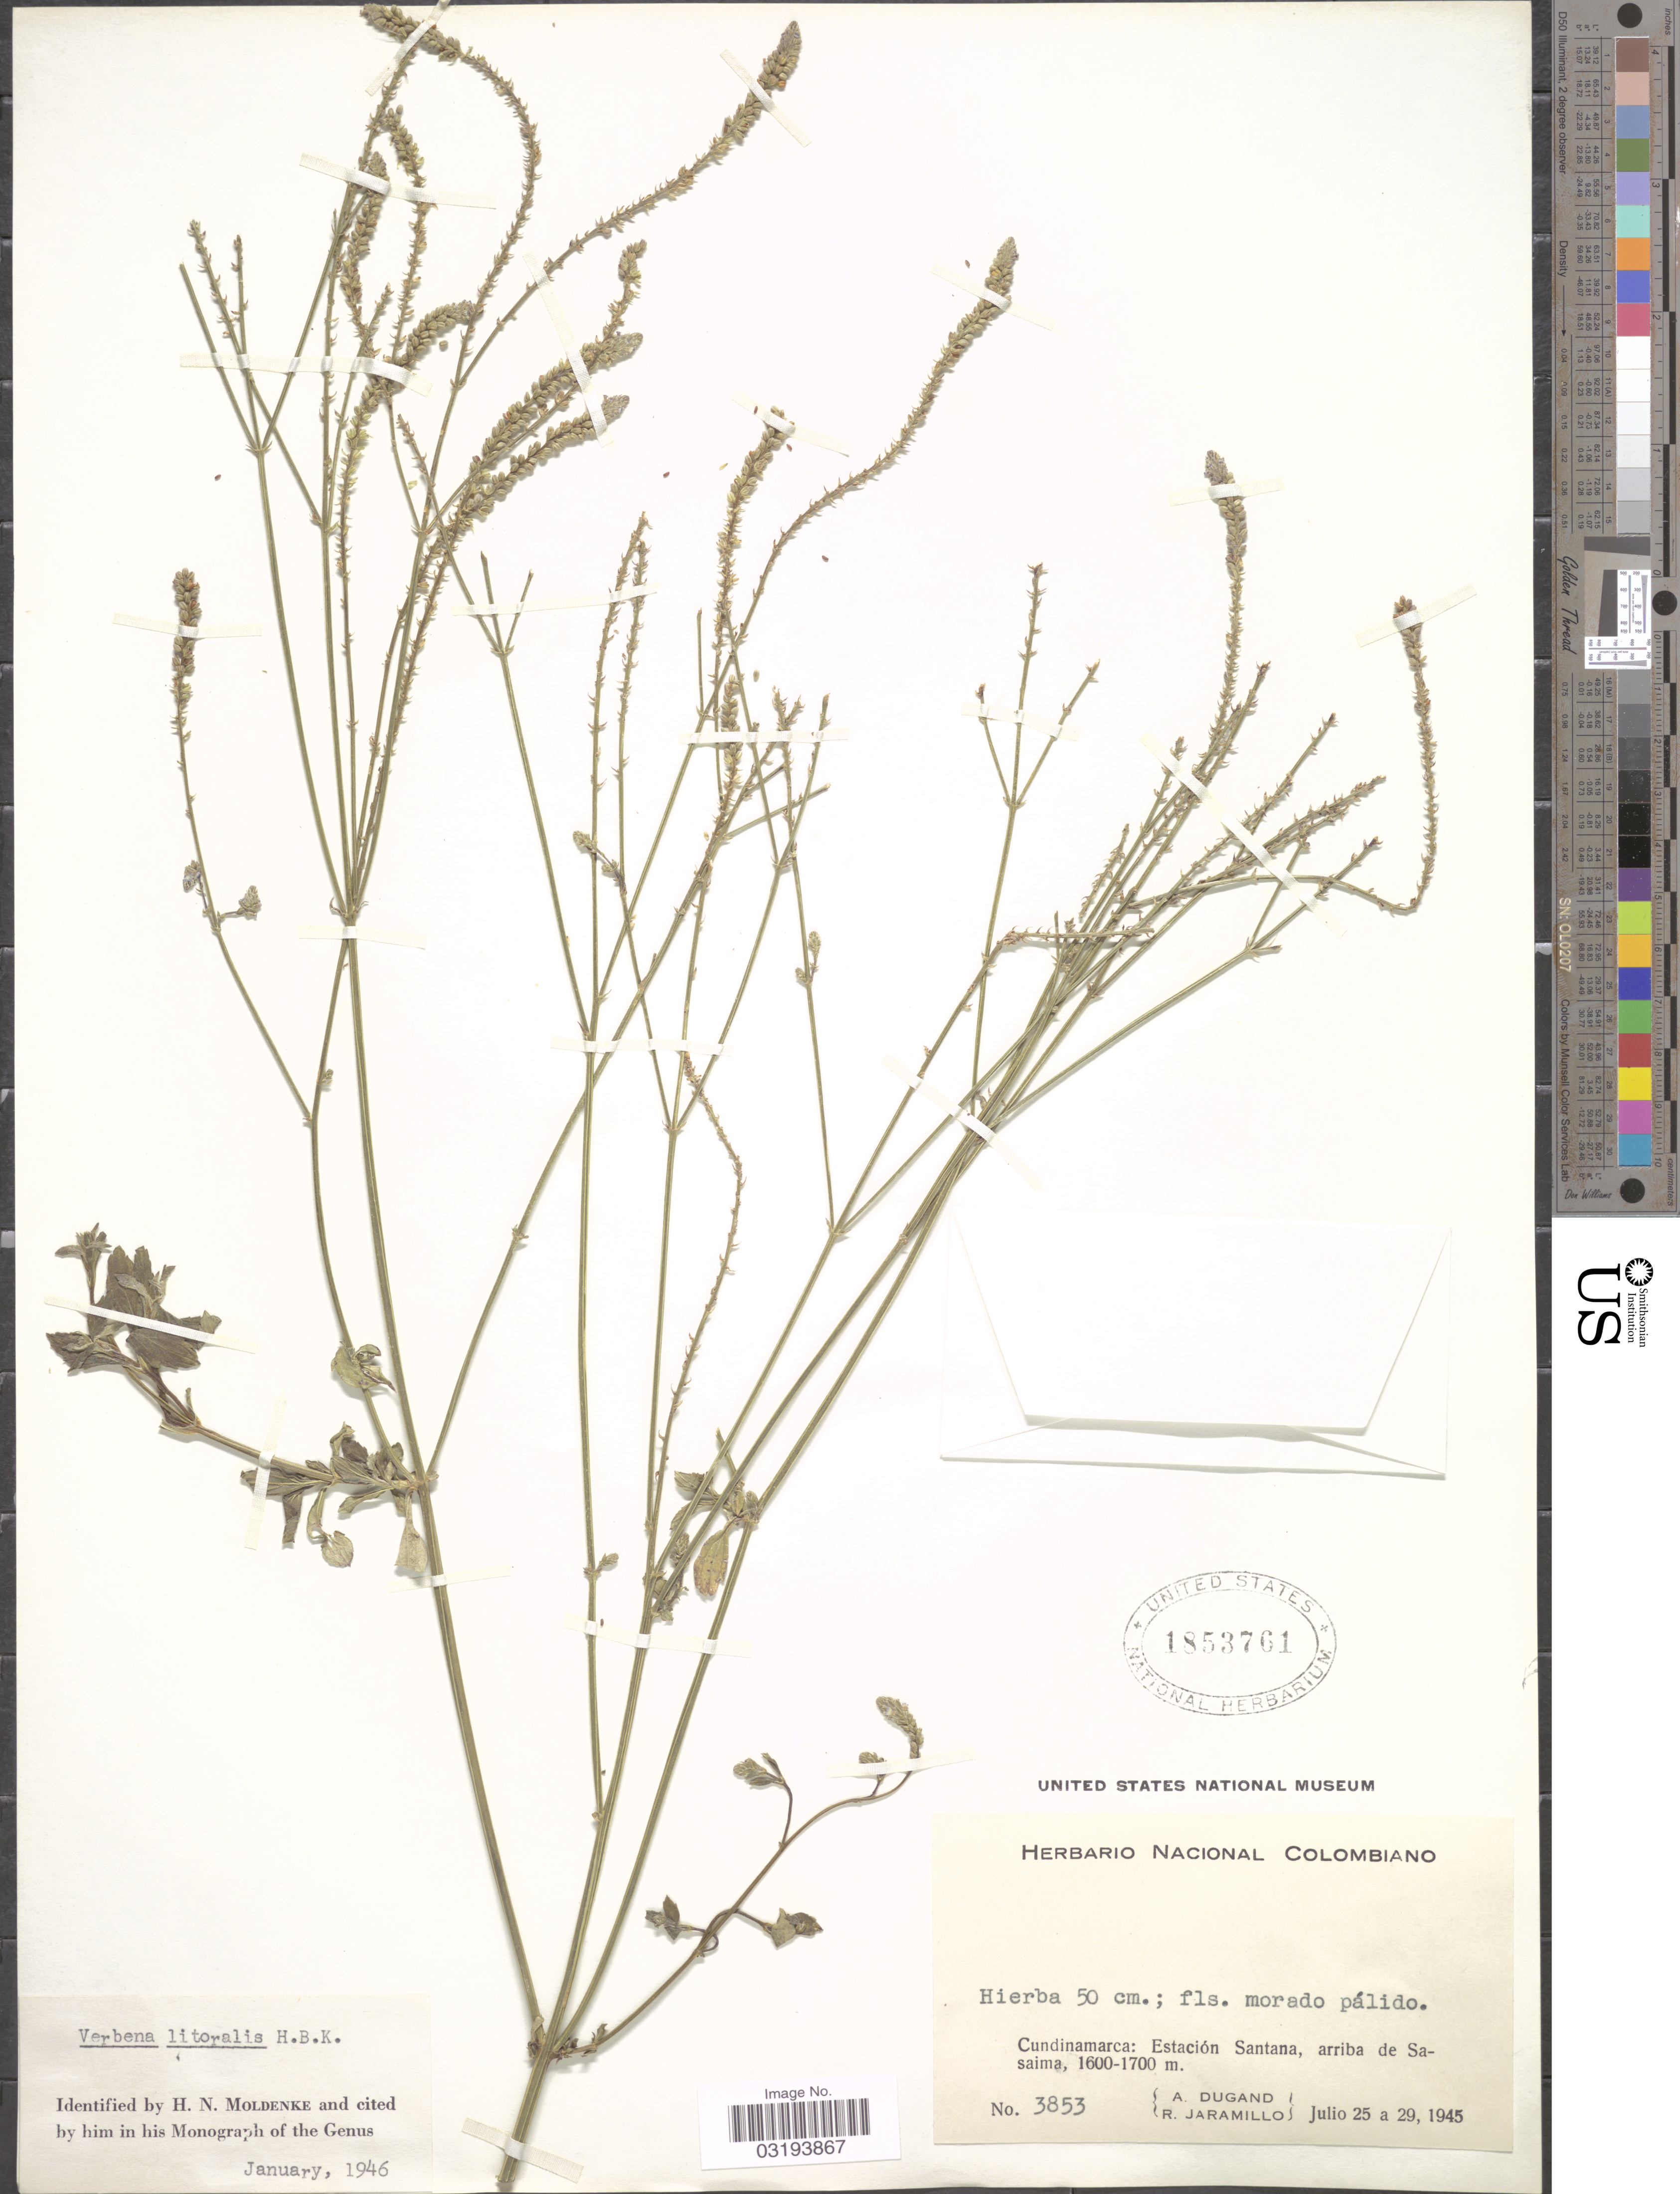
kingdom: Plantae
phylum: Tracheophyta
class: Magnoliopsida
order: Lamiales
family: Verbenaceae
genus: Verbena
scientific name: Verbena litoralis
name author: Kunth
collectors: A. Dugand & R. Jaramillo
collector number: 3853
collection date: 1945-07-25/1945-07-29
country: Colombia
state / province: Cundinamarca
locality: Estación Santana, arriba de Sasaima.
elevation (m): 1600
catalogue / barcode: US 1853761